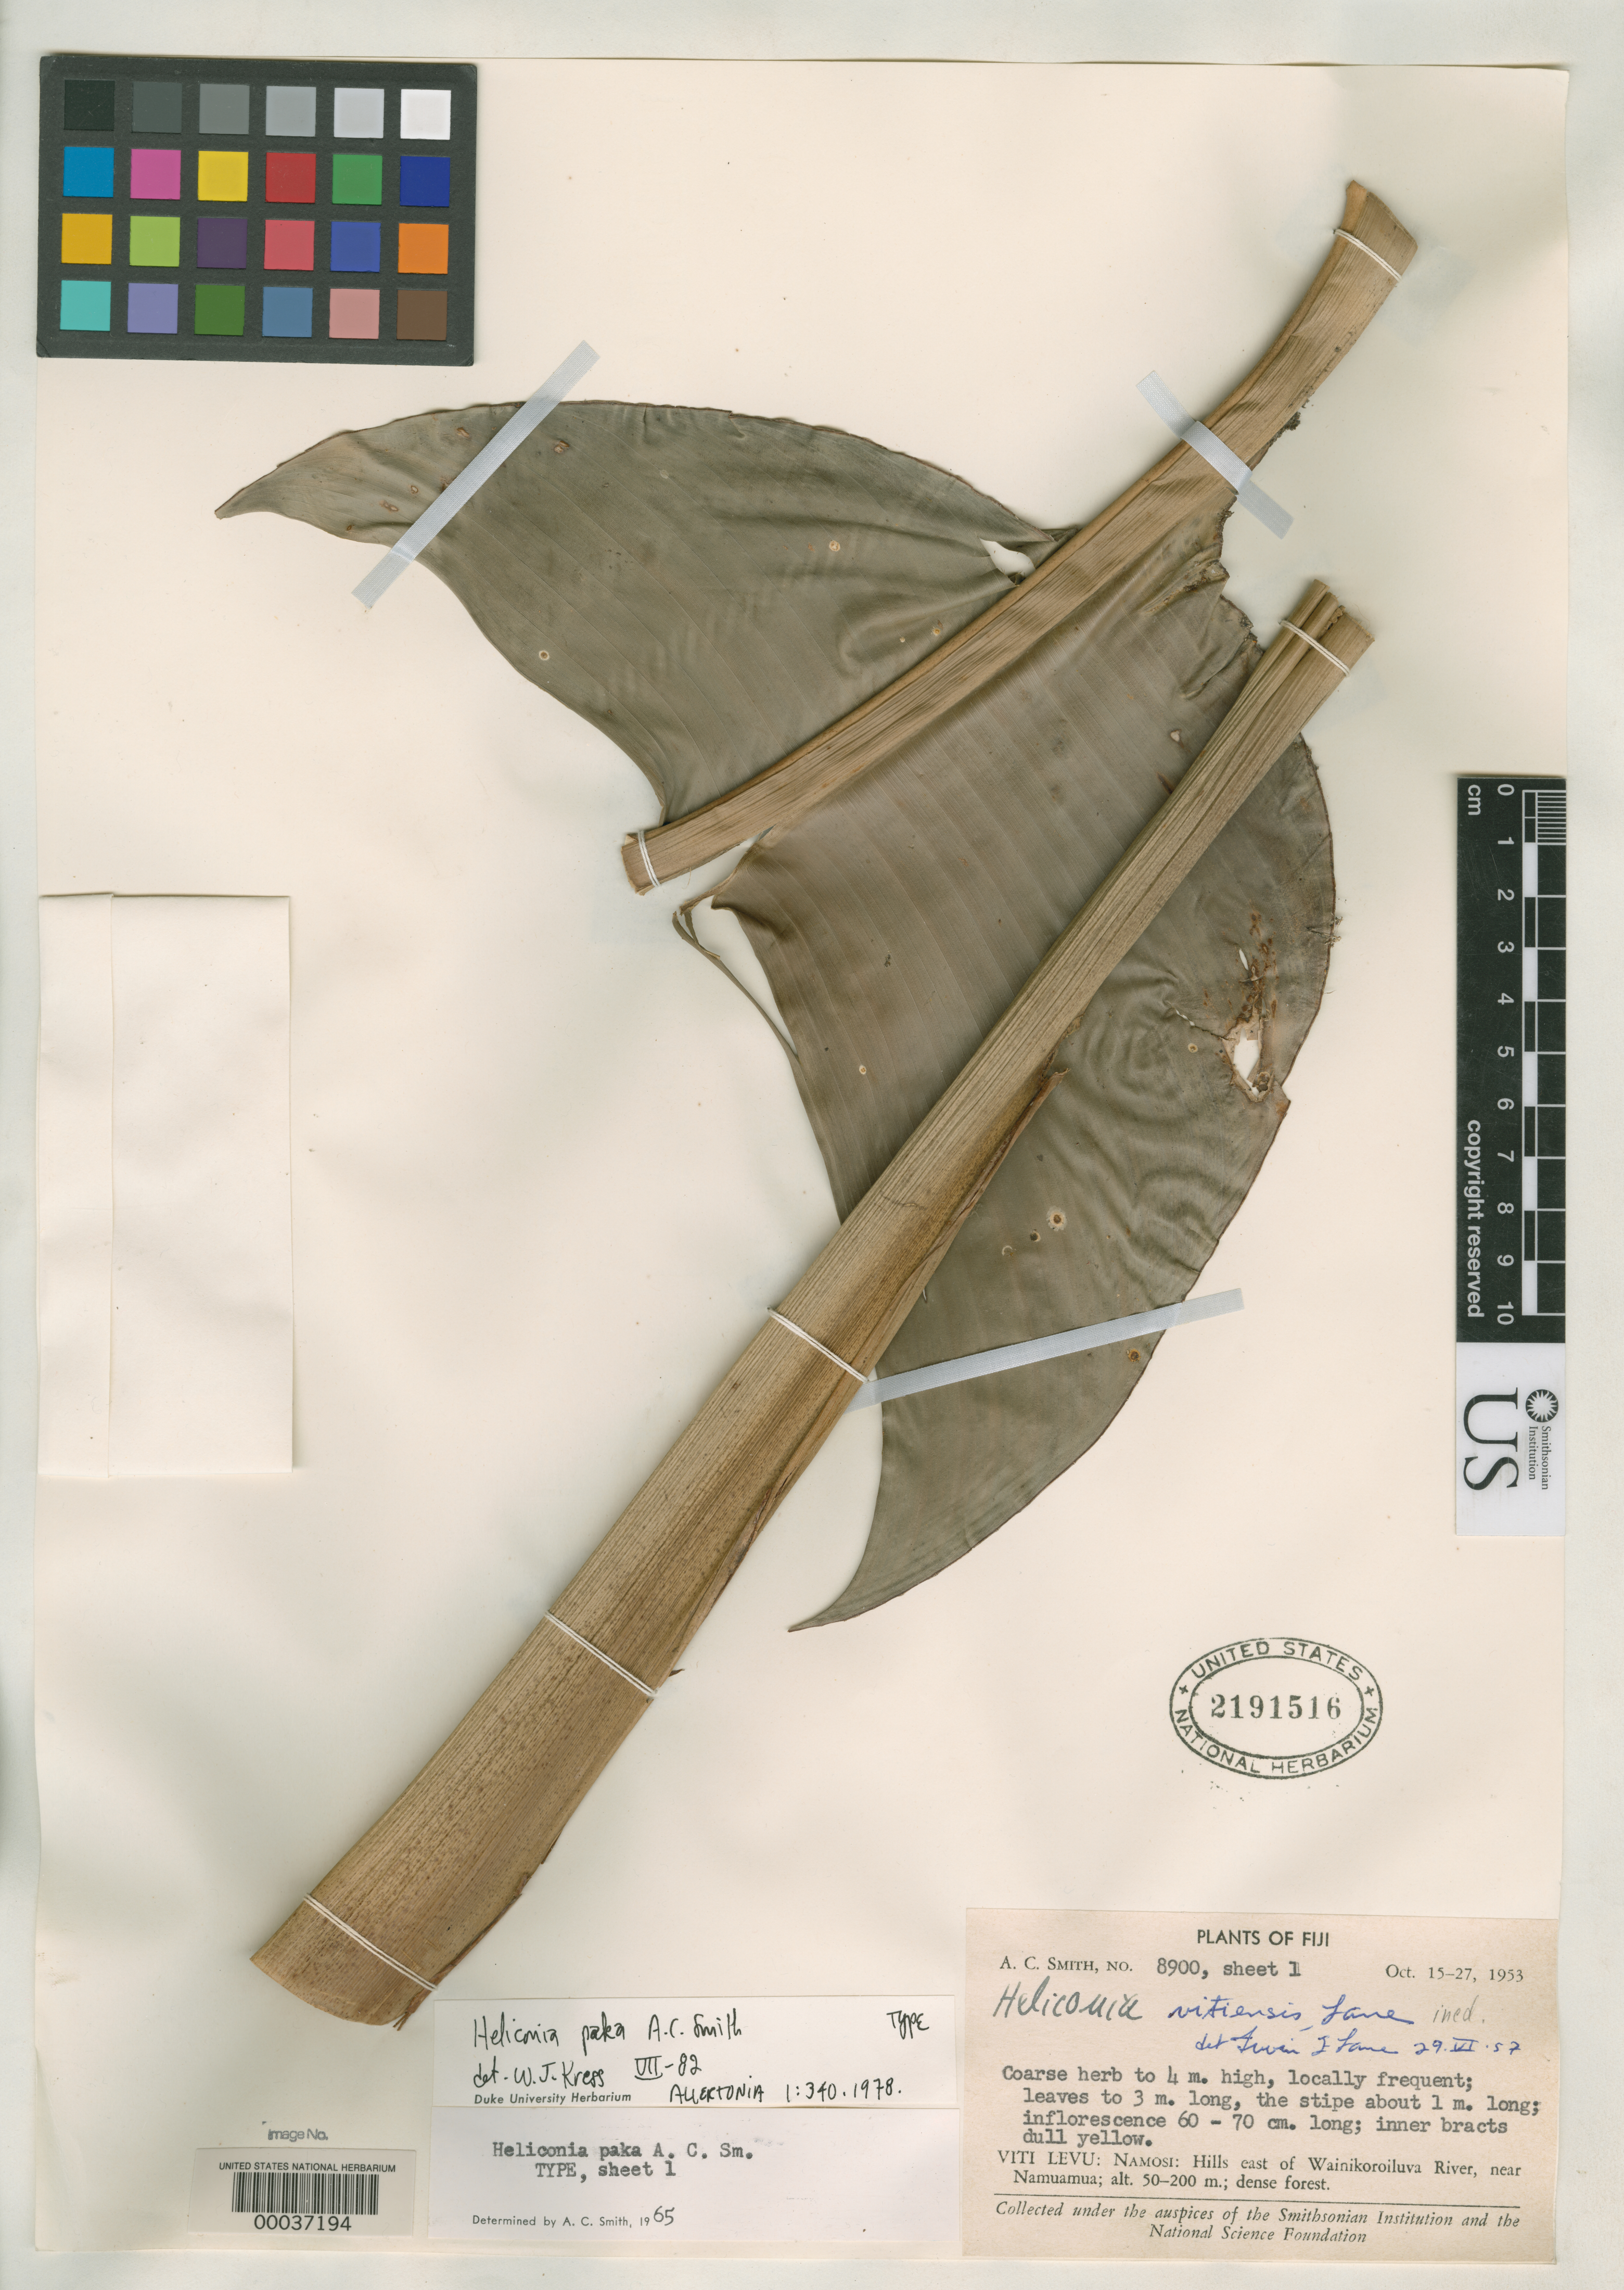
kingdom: Plantae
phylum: Tracheophyta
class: Liliopsida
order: Zingiberales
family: Heliconiaceae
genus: Heliconia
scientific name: Heliconia paka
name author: A.C. Sm.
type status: Holotype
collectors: A. C. Smith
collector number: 8900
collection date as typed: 15 Oct 1953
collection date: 1953-10-15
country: Fiji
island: Viti Levu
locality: Namosi, E of Wainikoroiluva River, near Namuamua. [Viti Levu Group]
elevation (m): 50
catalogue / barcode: US 2191516